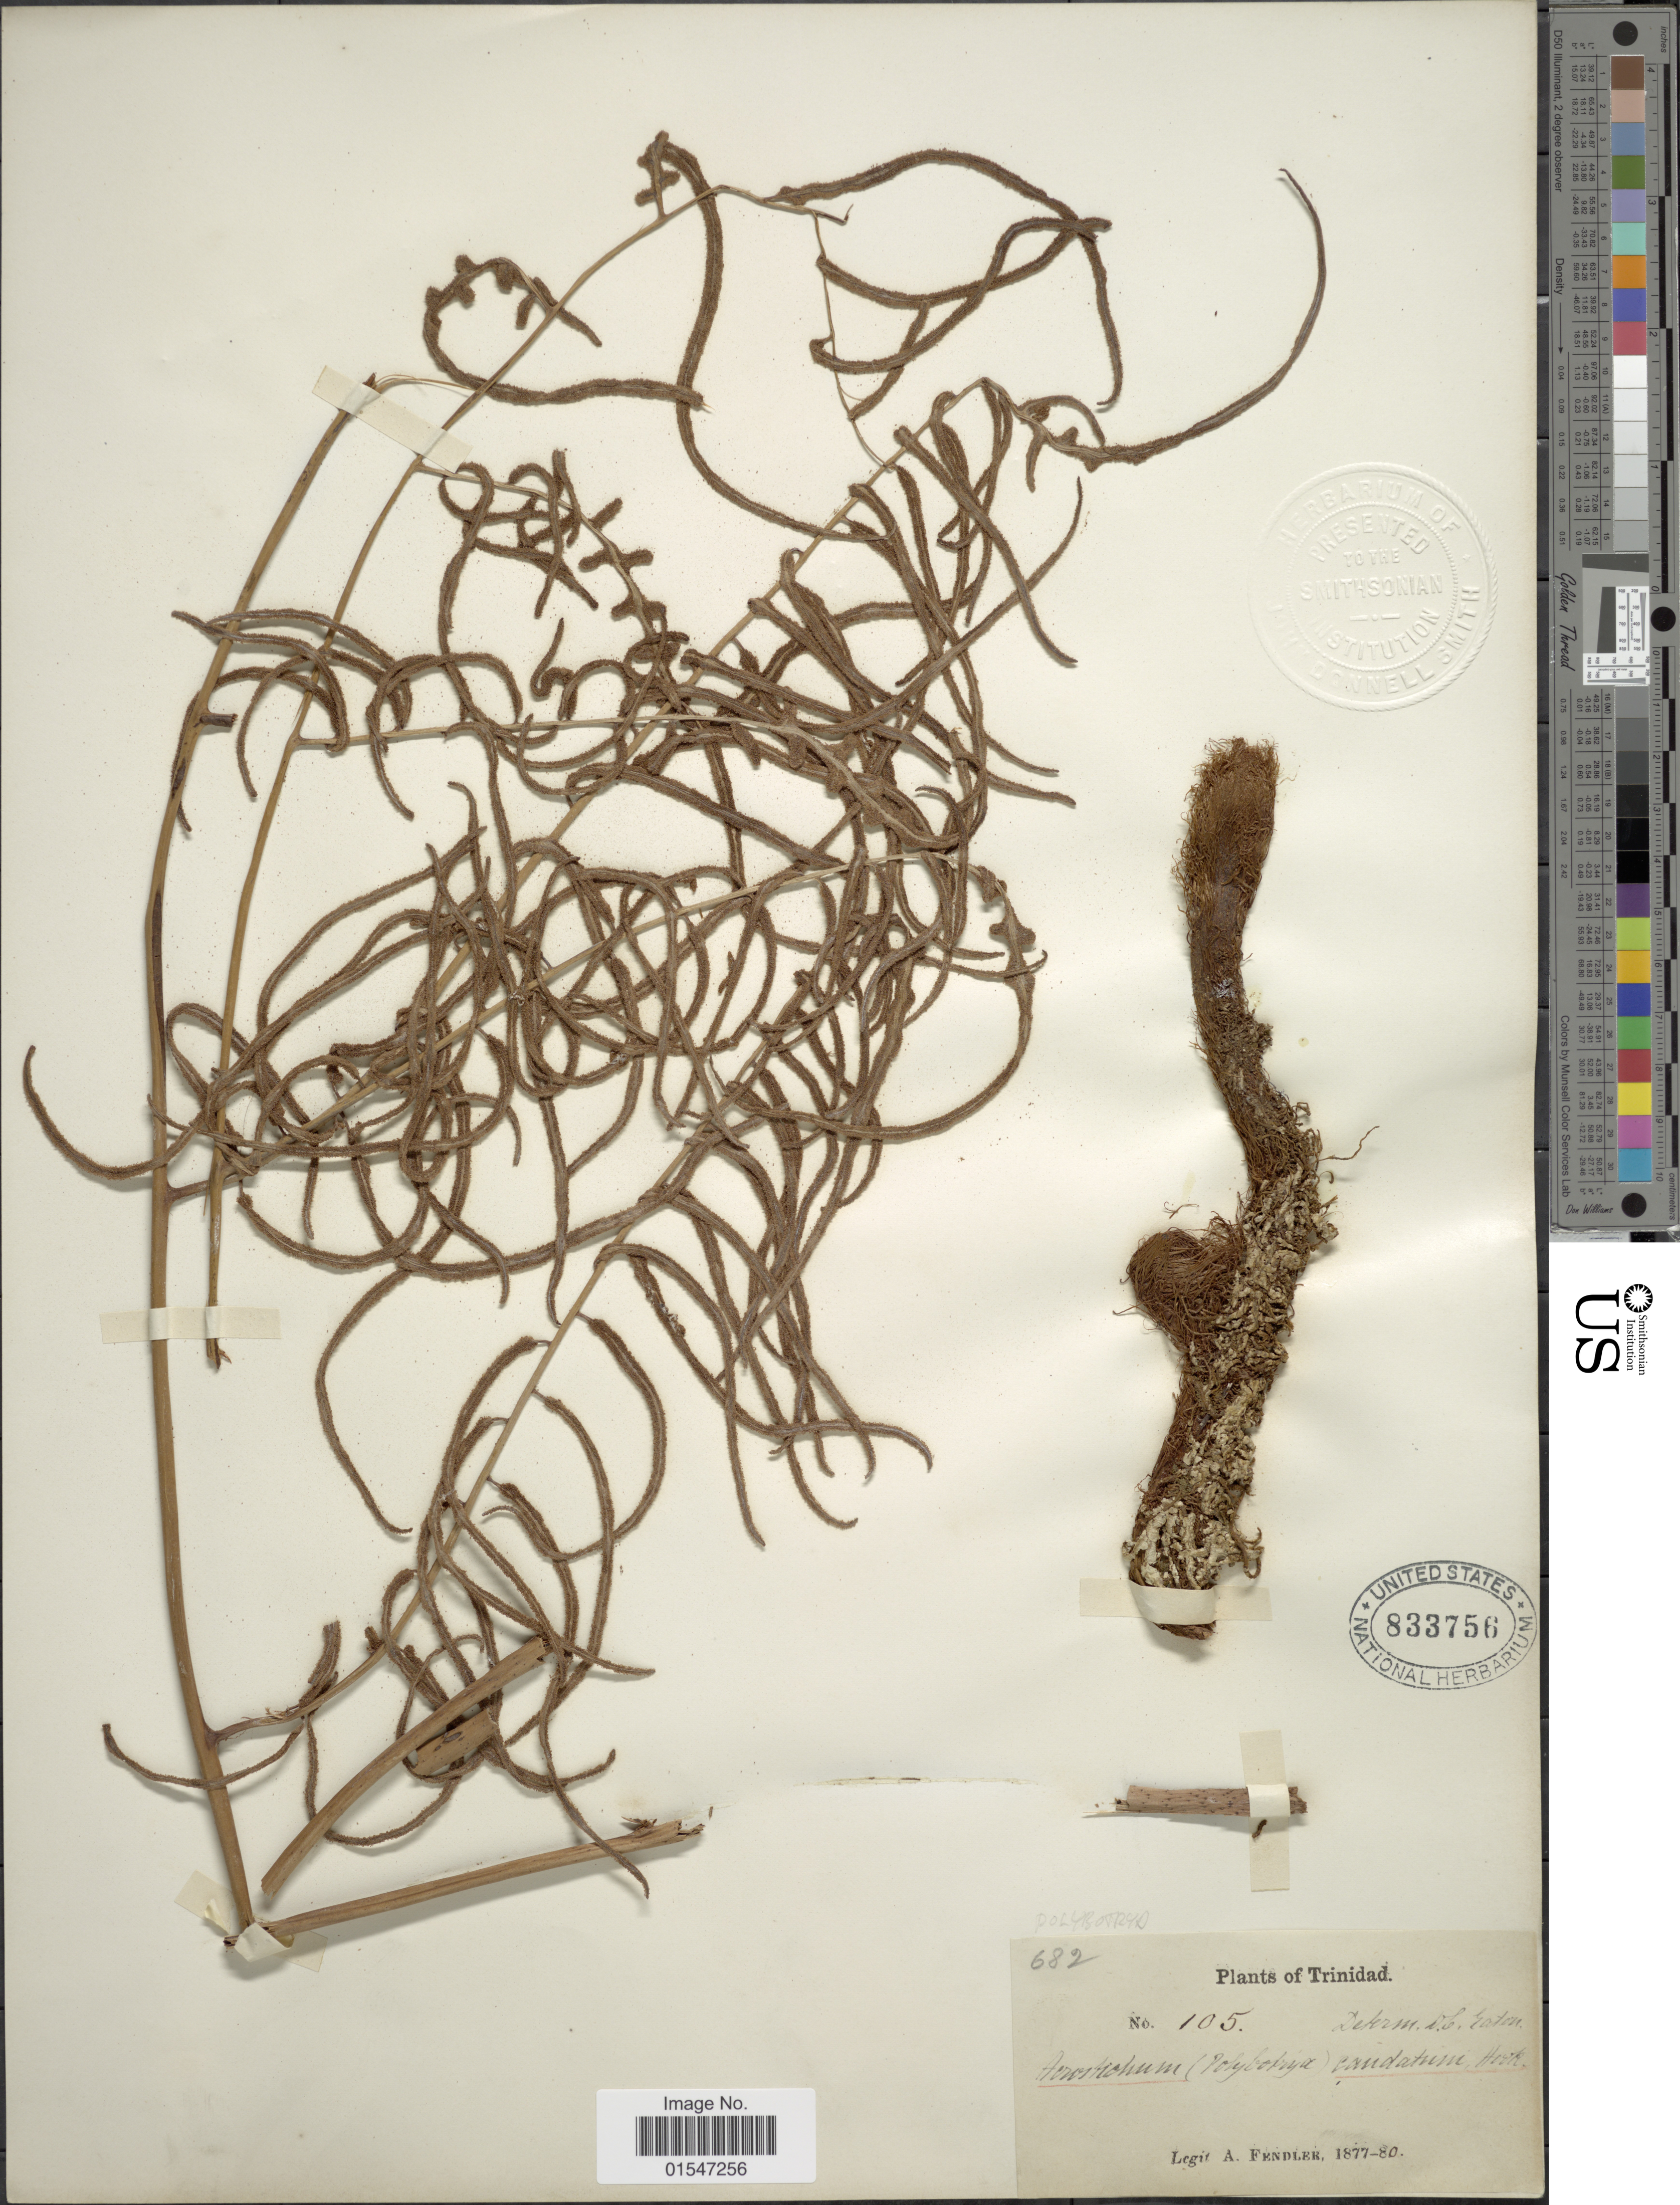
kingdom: Plantae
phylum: Tracheophyta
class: Polypodiopsida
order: Polypodiales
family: Dryopteridaceae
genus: Polybotrya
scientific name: Polybotrya caudata f. caudata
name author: Kunze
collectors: A. Fendler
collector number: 105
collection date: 1877/1880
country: Trinidad and Tobago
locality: Trinidad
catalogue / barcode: US 833756